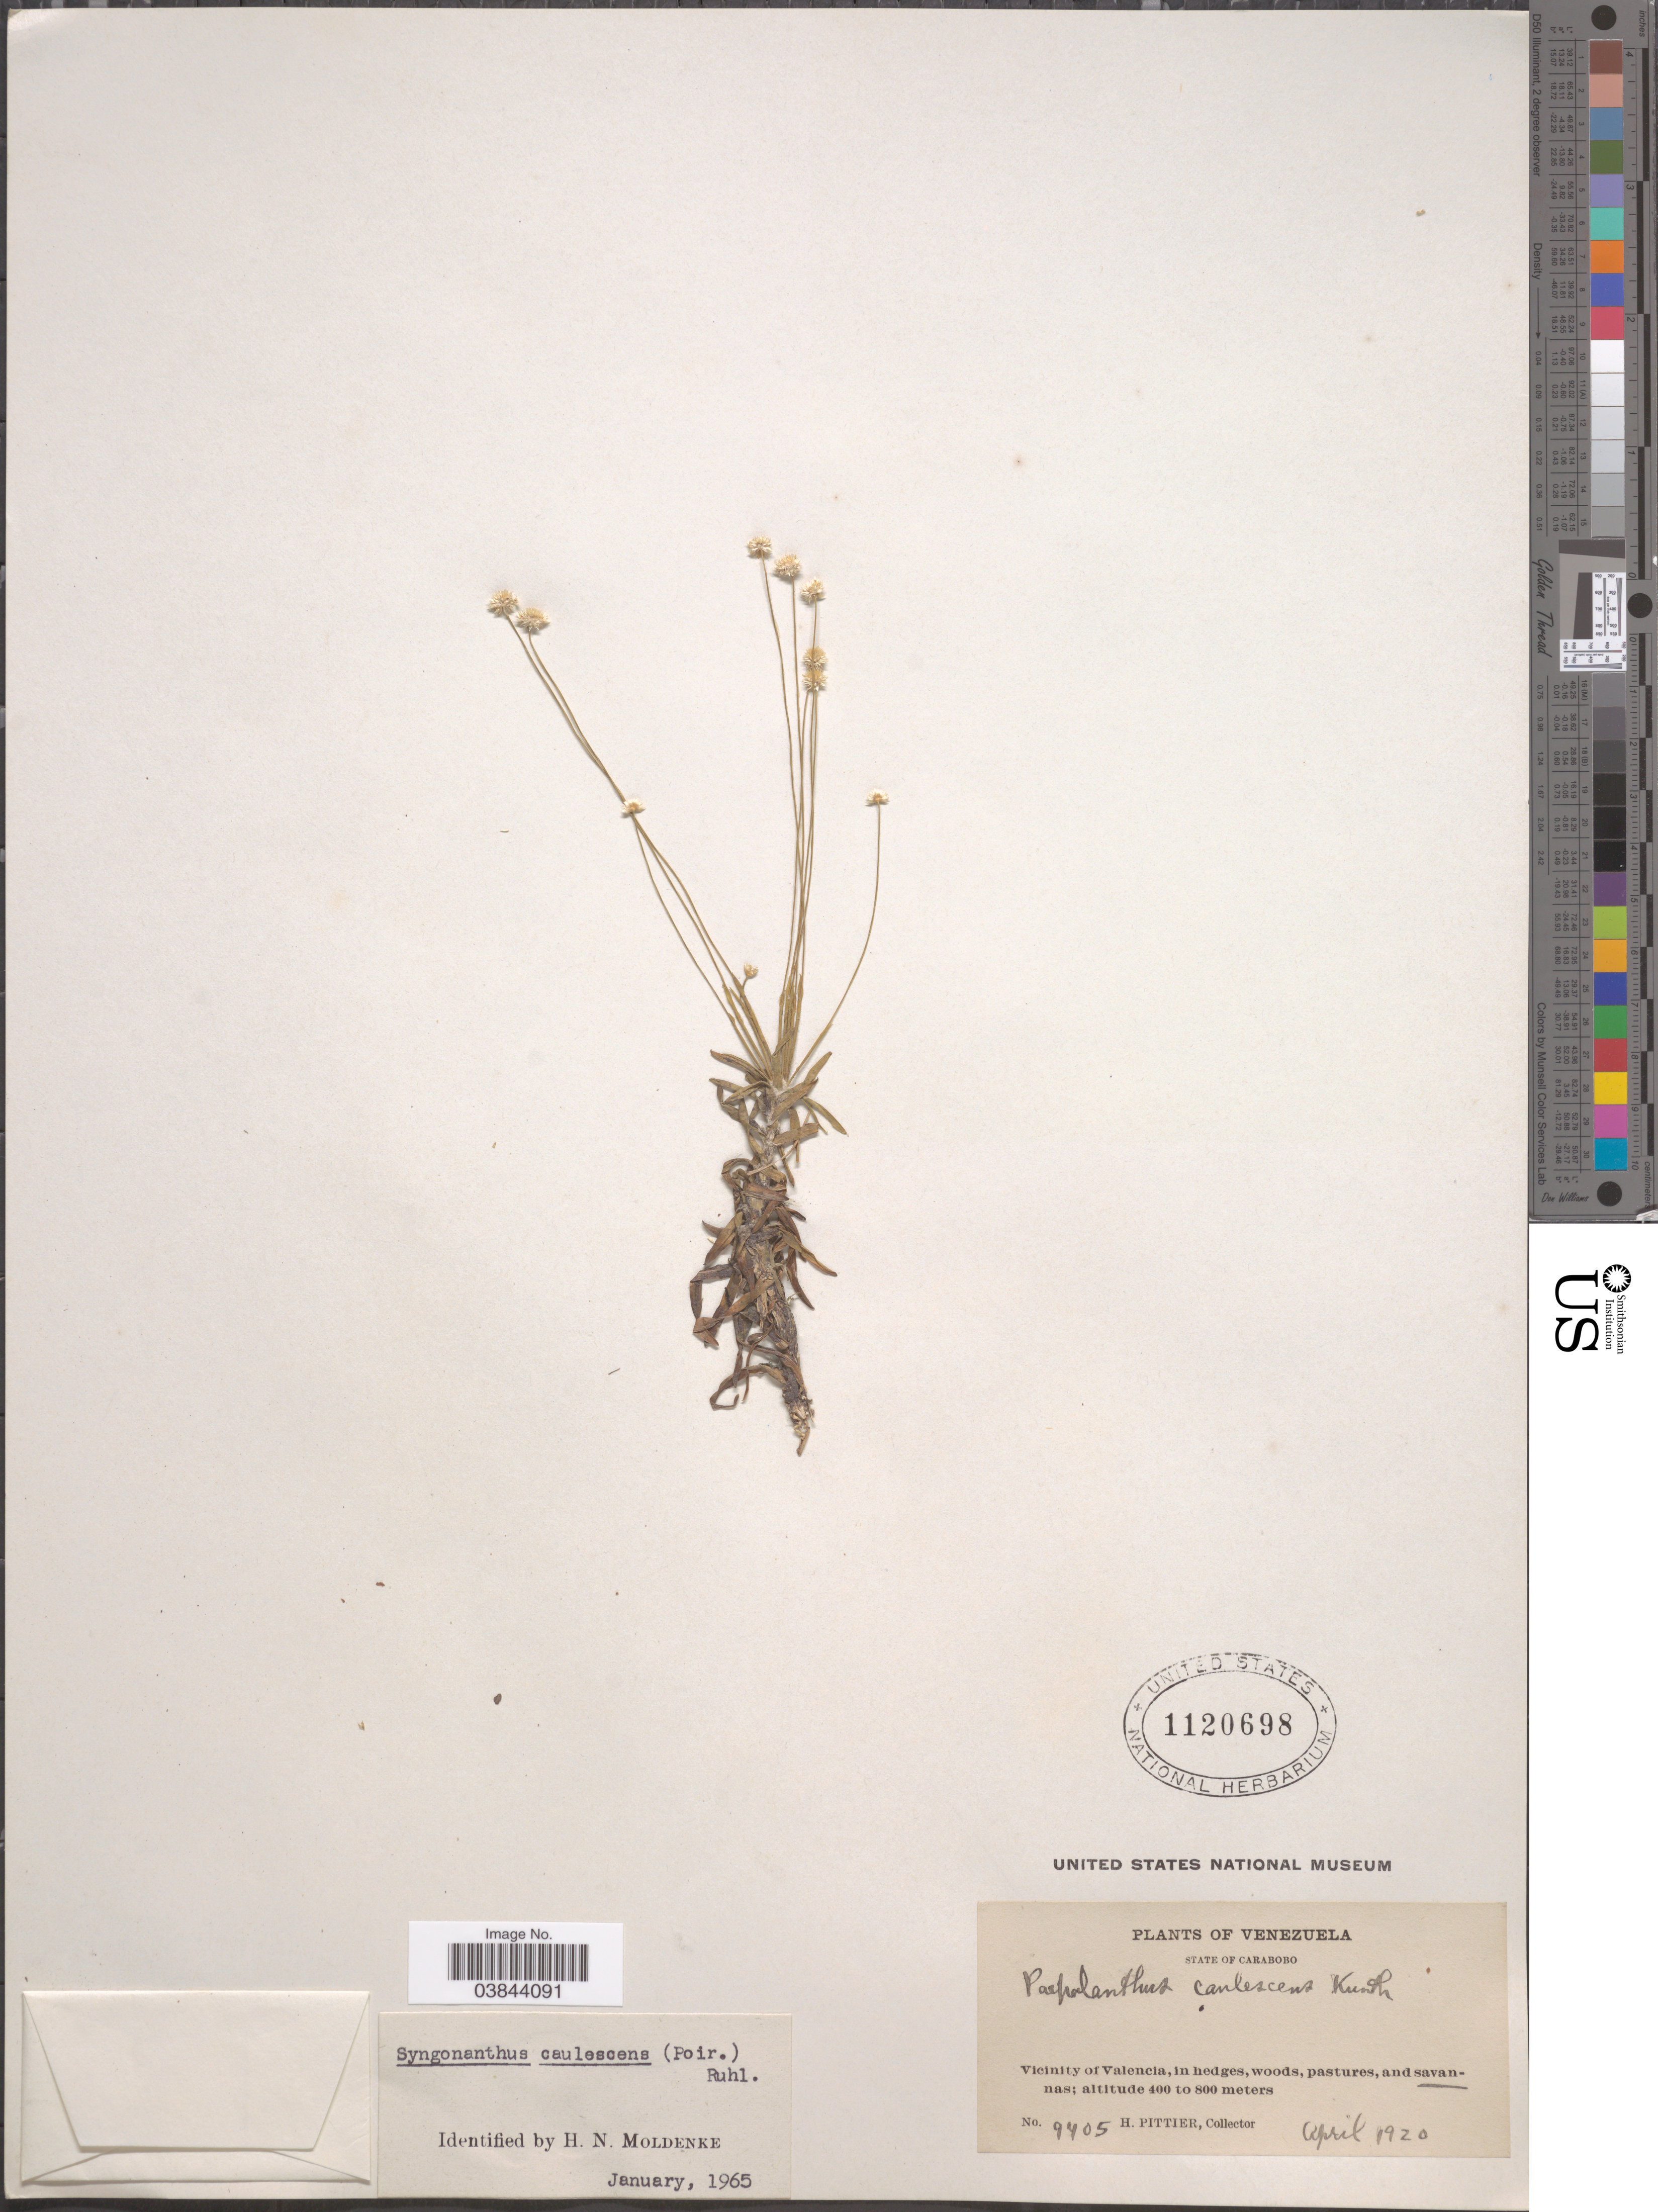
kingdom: Plantae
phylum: Tracheophyta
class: Liliopsida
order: Poales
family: Eriocaulaceae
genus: Syngonanthus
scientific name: Syngonanthus caulescens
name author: (Poir.) Ruhland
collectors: H. F. Pittier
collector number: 9405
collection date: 1920-04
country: Venezuela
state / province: Carabobo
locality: Vicinity of Valencia.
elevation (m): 400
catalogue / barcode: US 1120698